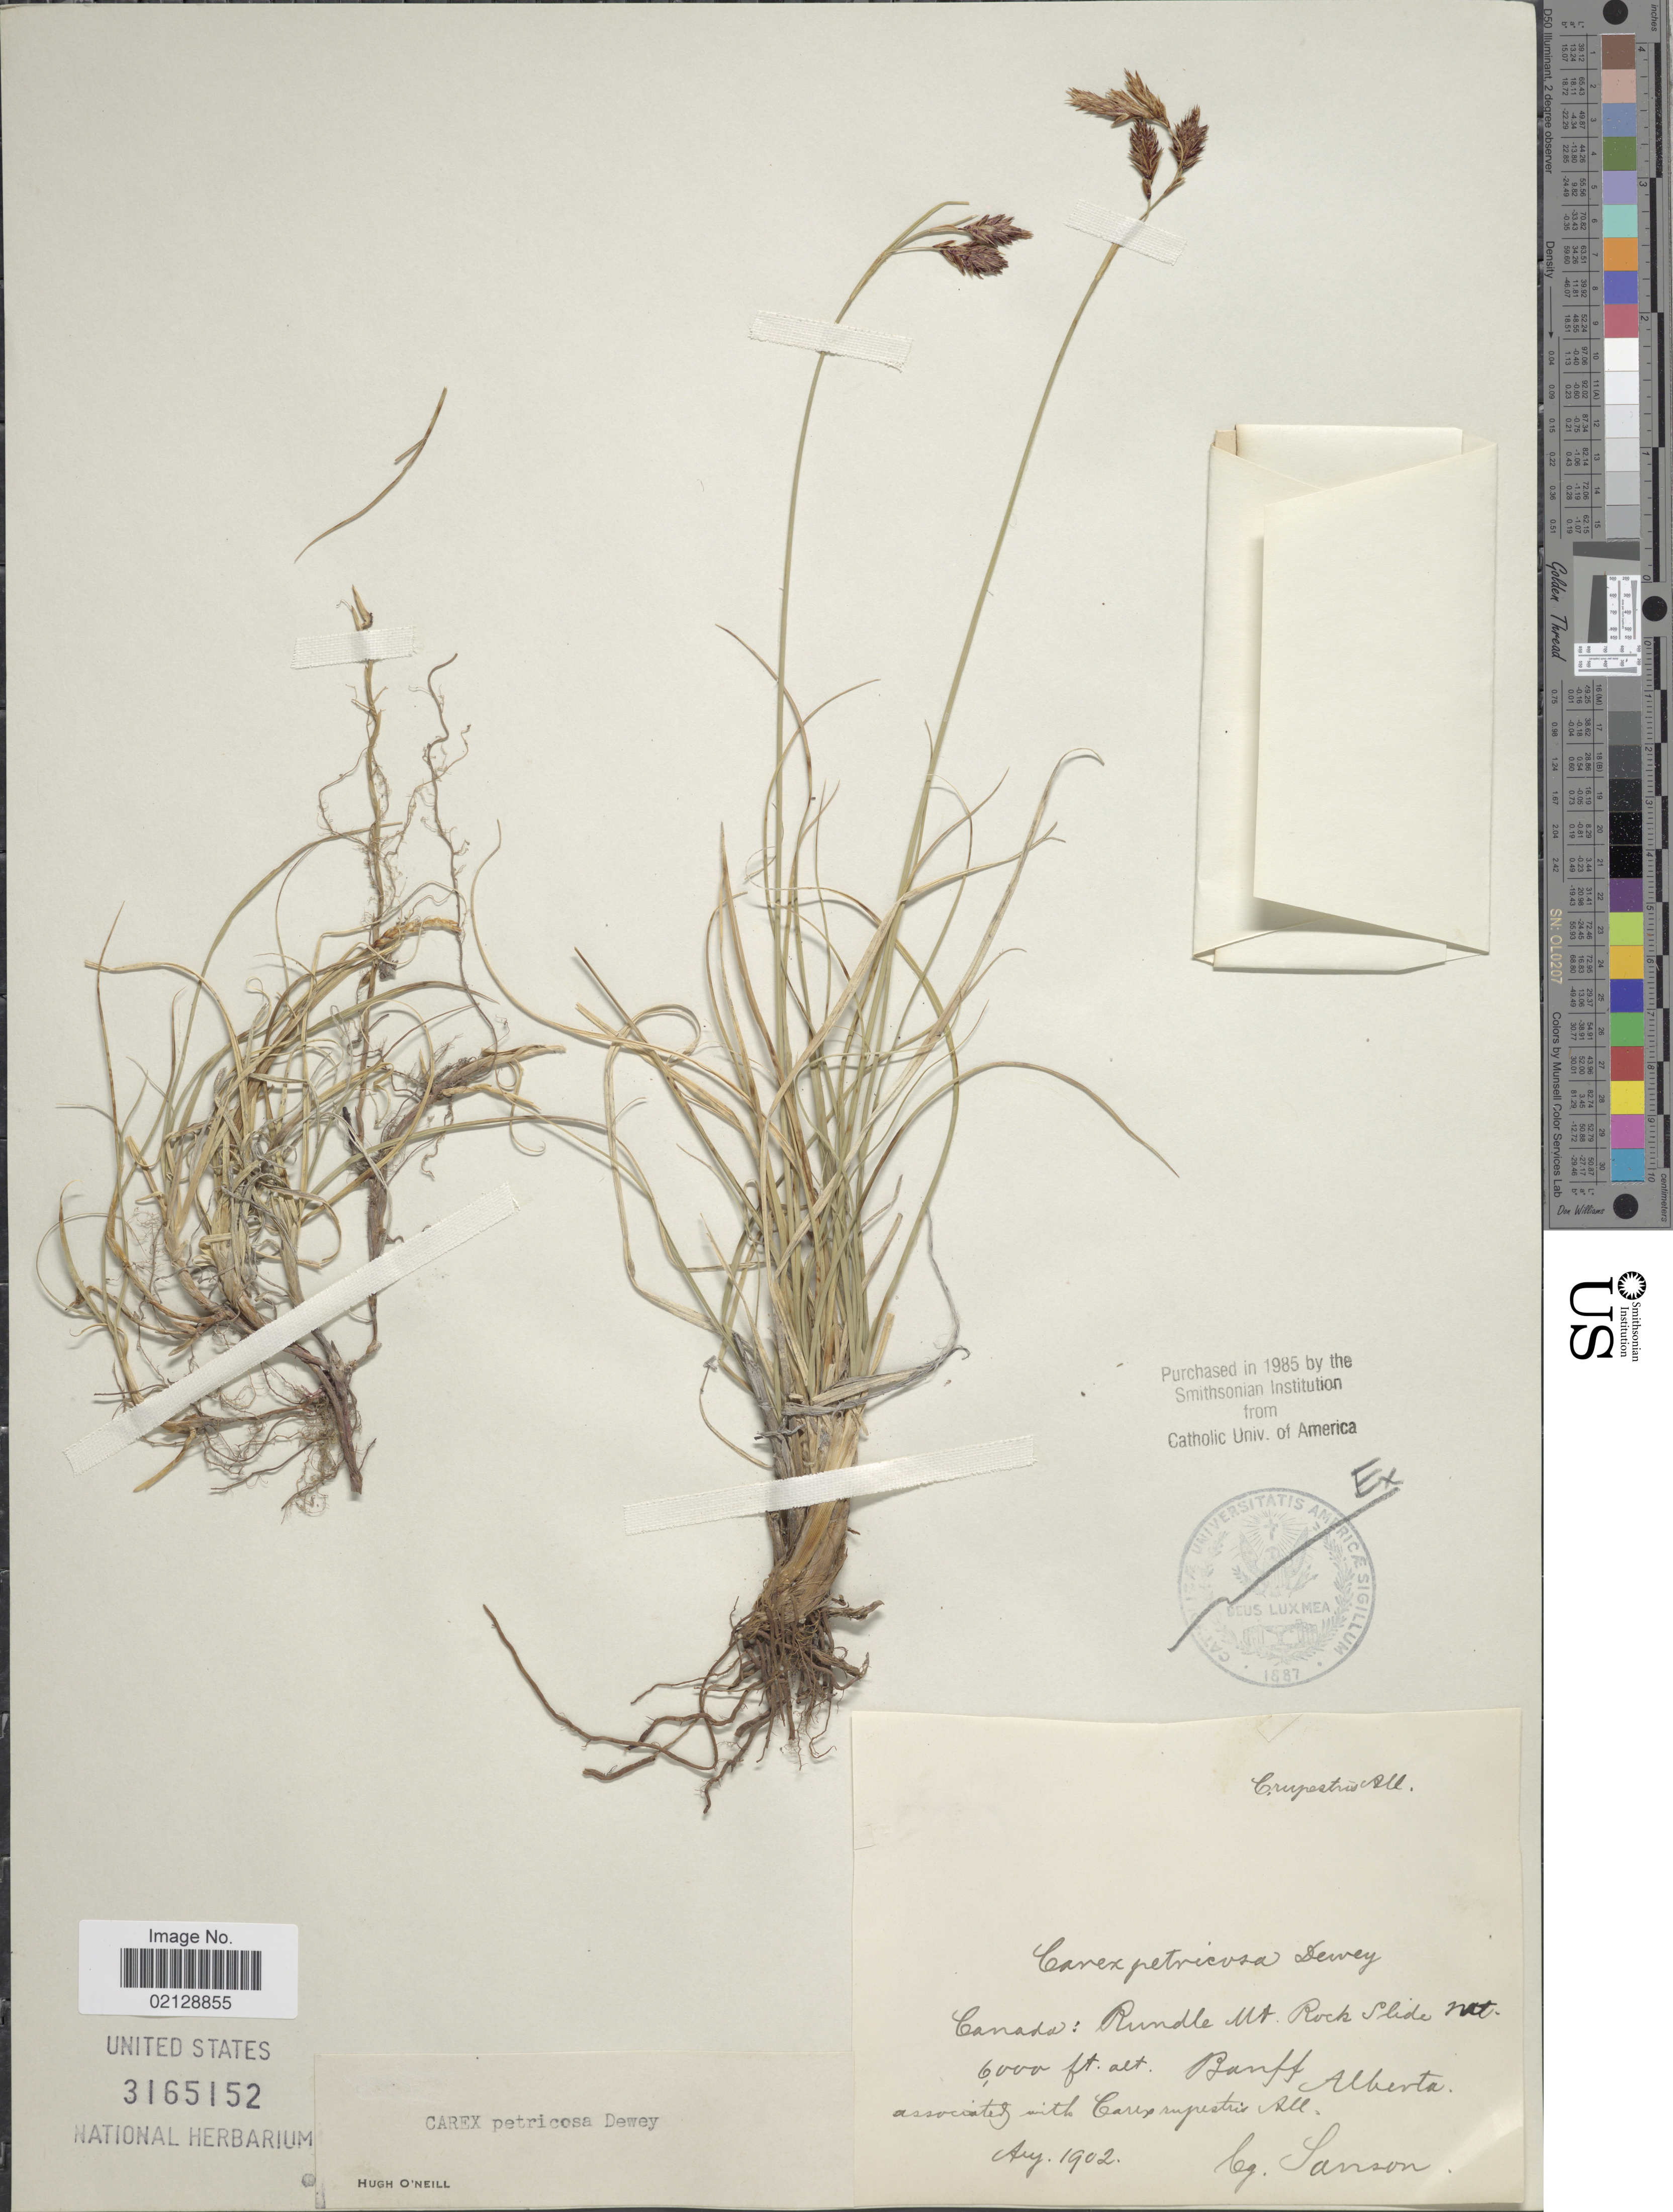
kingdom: Plantae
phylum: Tracheophyta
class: Liliopsida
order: Poales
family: Cyperaceae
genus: Carex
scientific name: Carex petricosa var. petricosa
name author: Dewey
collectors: Sanson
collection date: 1902-08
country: Canada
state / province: Alberta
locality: Canada: Rundle Mt., Rock Slide Mt., Banff, Alberta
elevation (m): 1829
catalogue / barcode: US 3165152